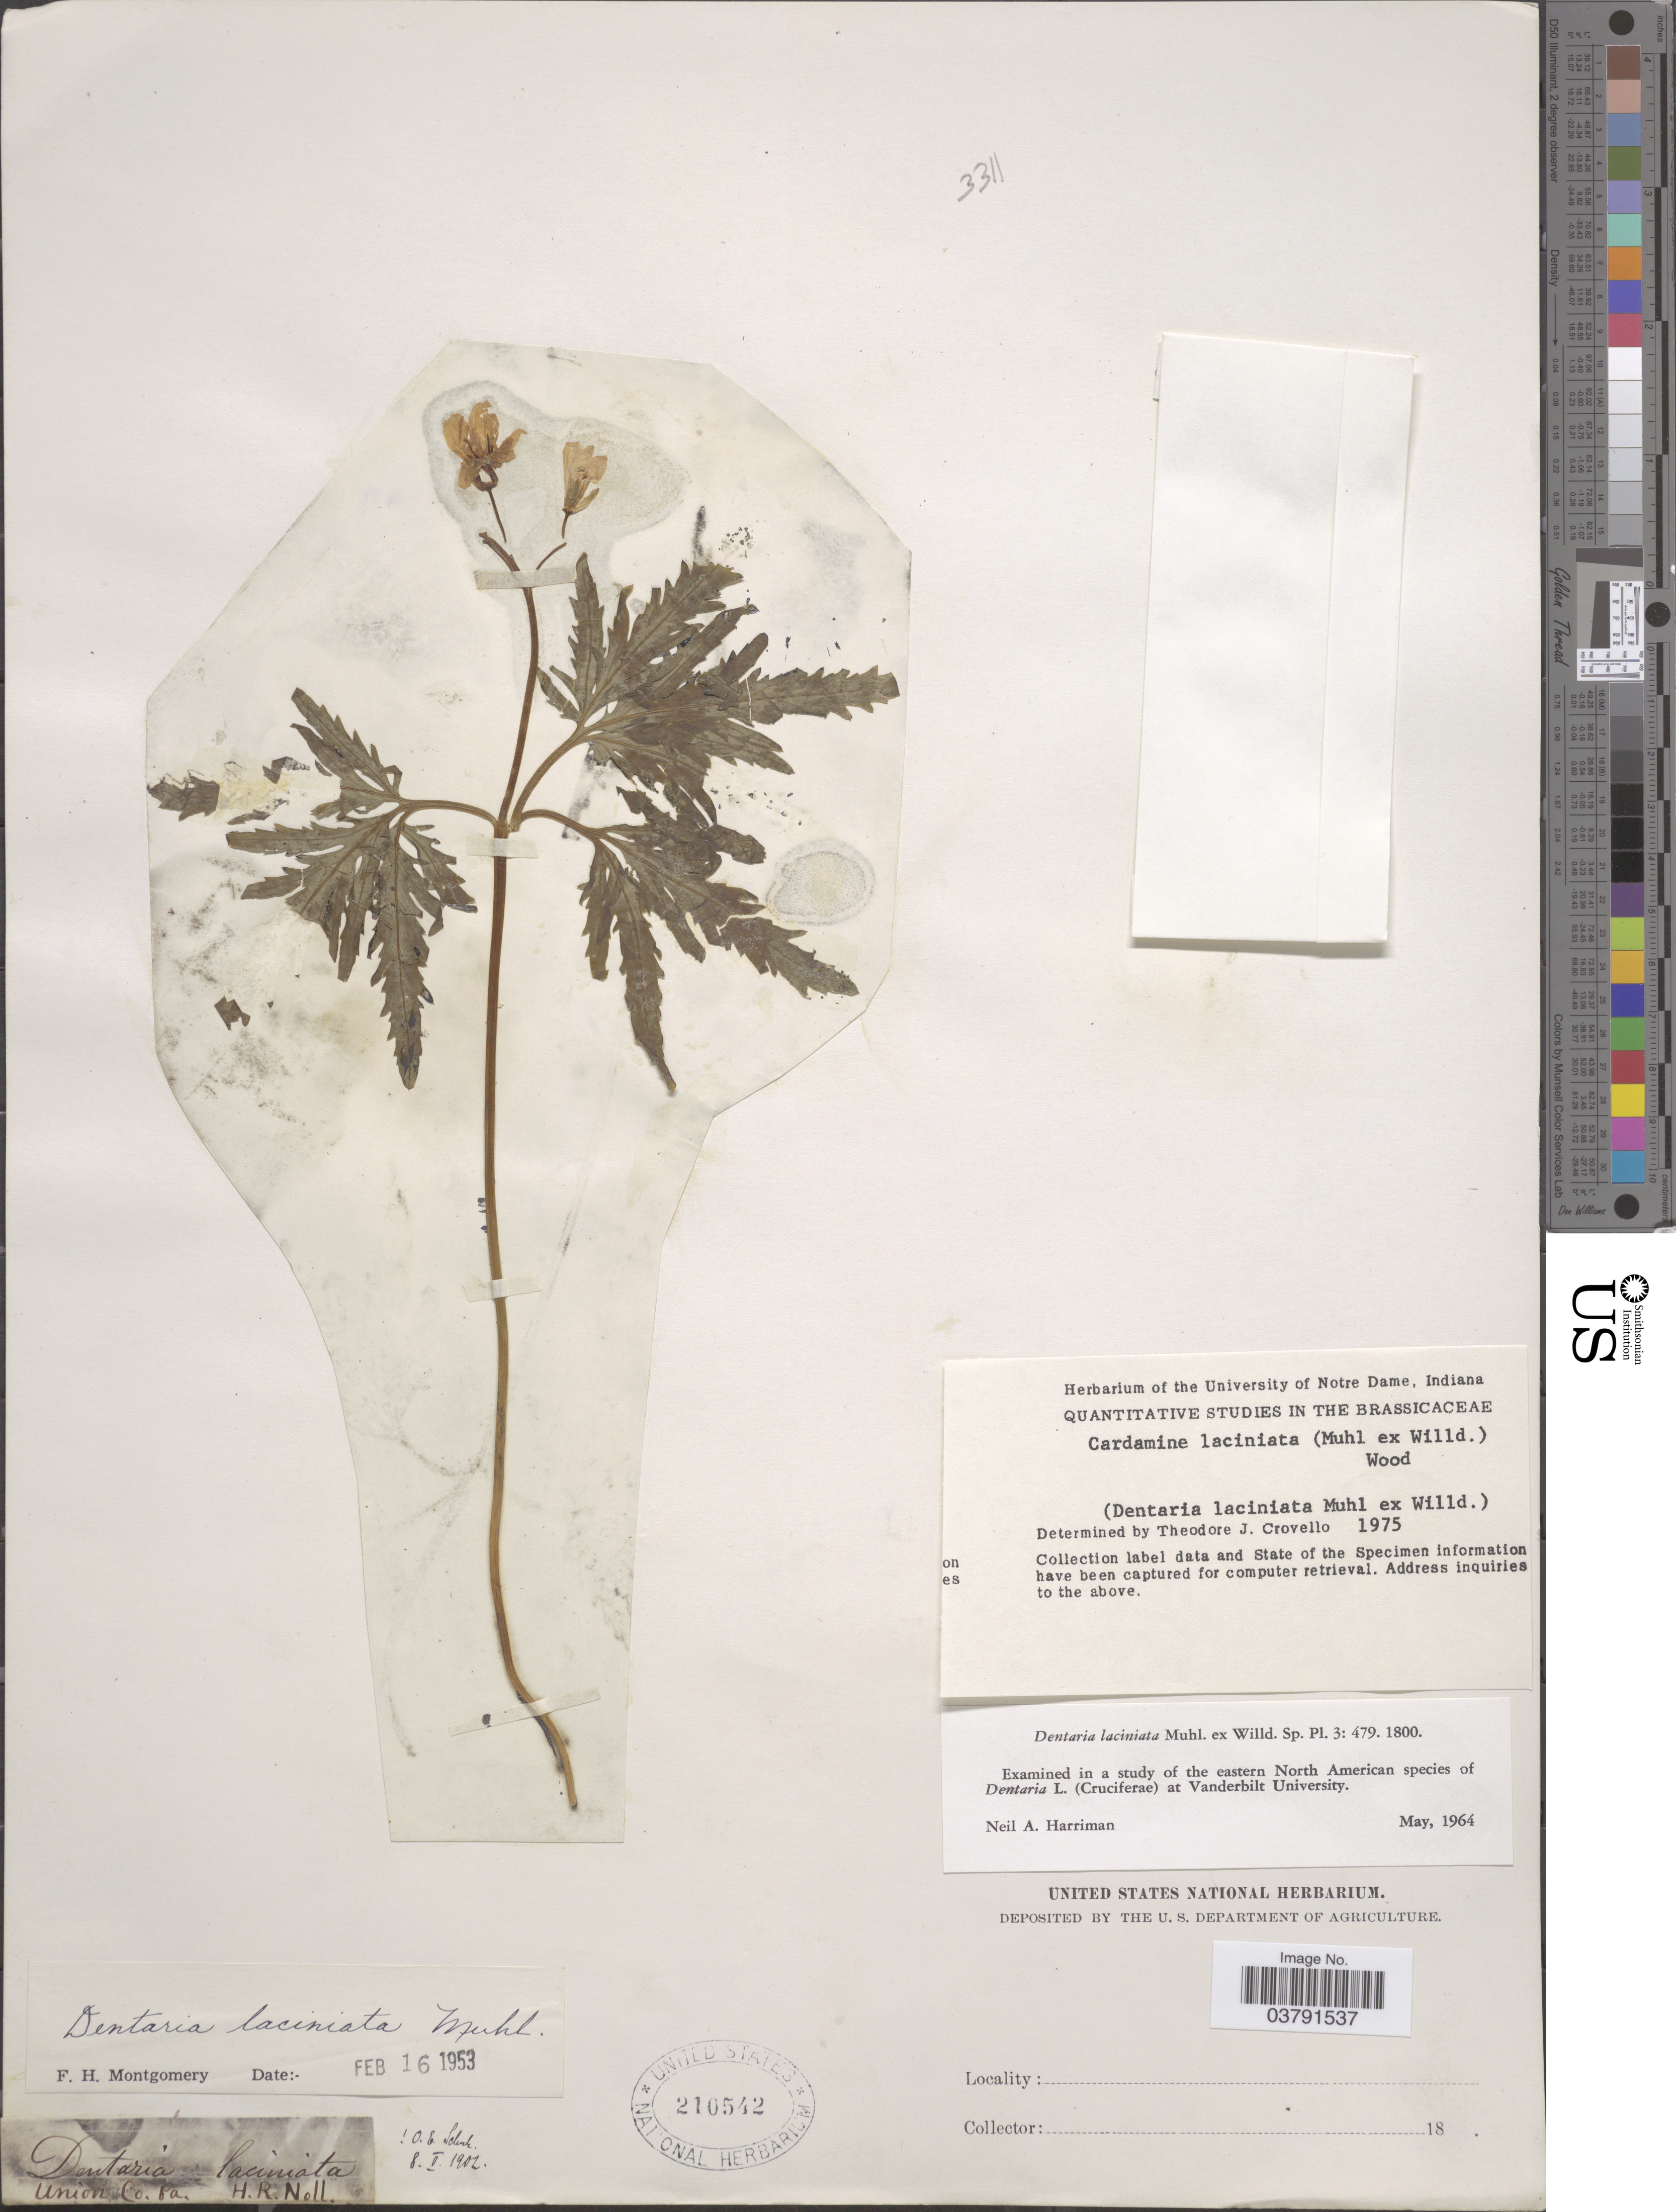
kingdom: Plantae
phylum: Tracheophyta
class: Magnoliopsida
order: Brassicales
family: Brassicaceae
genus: Dentaria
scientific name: Dentaria laciniata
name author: Muhl.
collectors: H. Noll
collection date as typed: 18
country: United States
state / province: Pennsylvania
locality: Union Co.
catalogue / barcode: US 210542